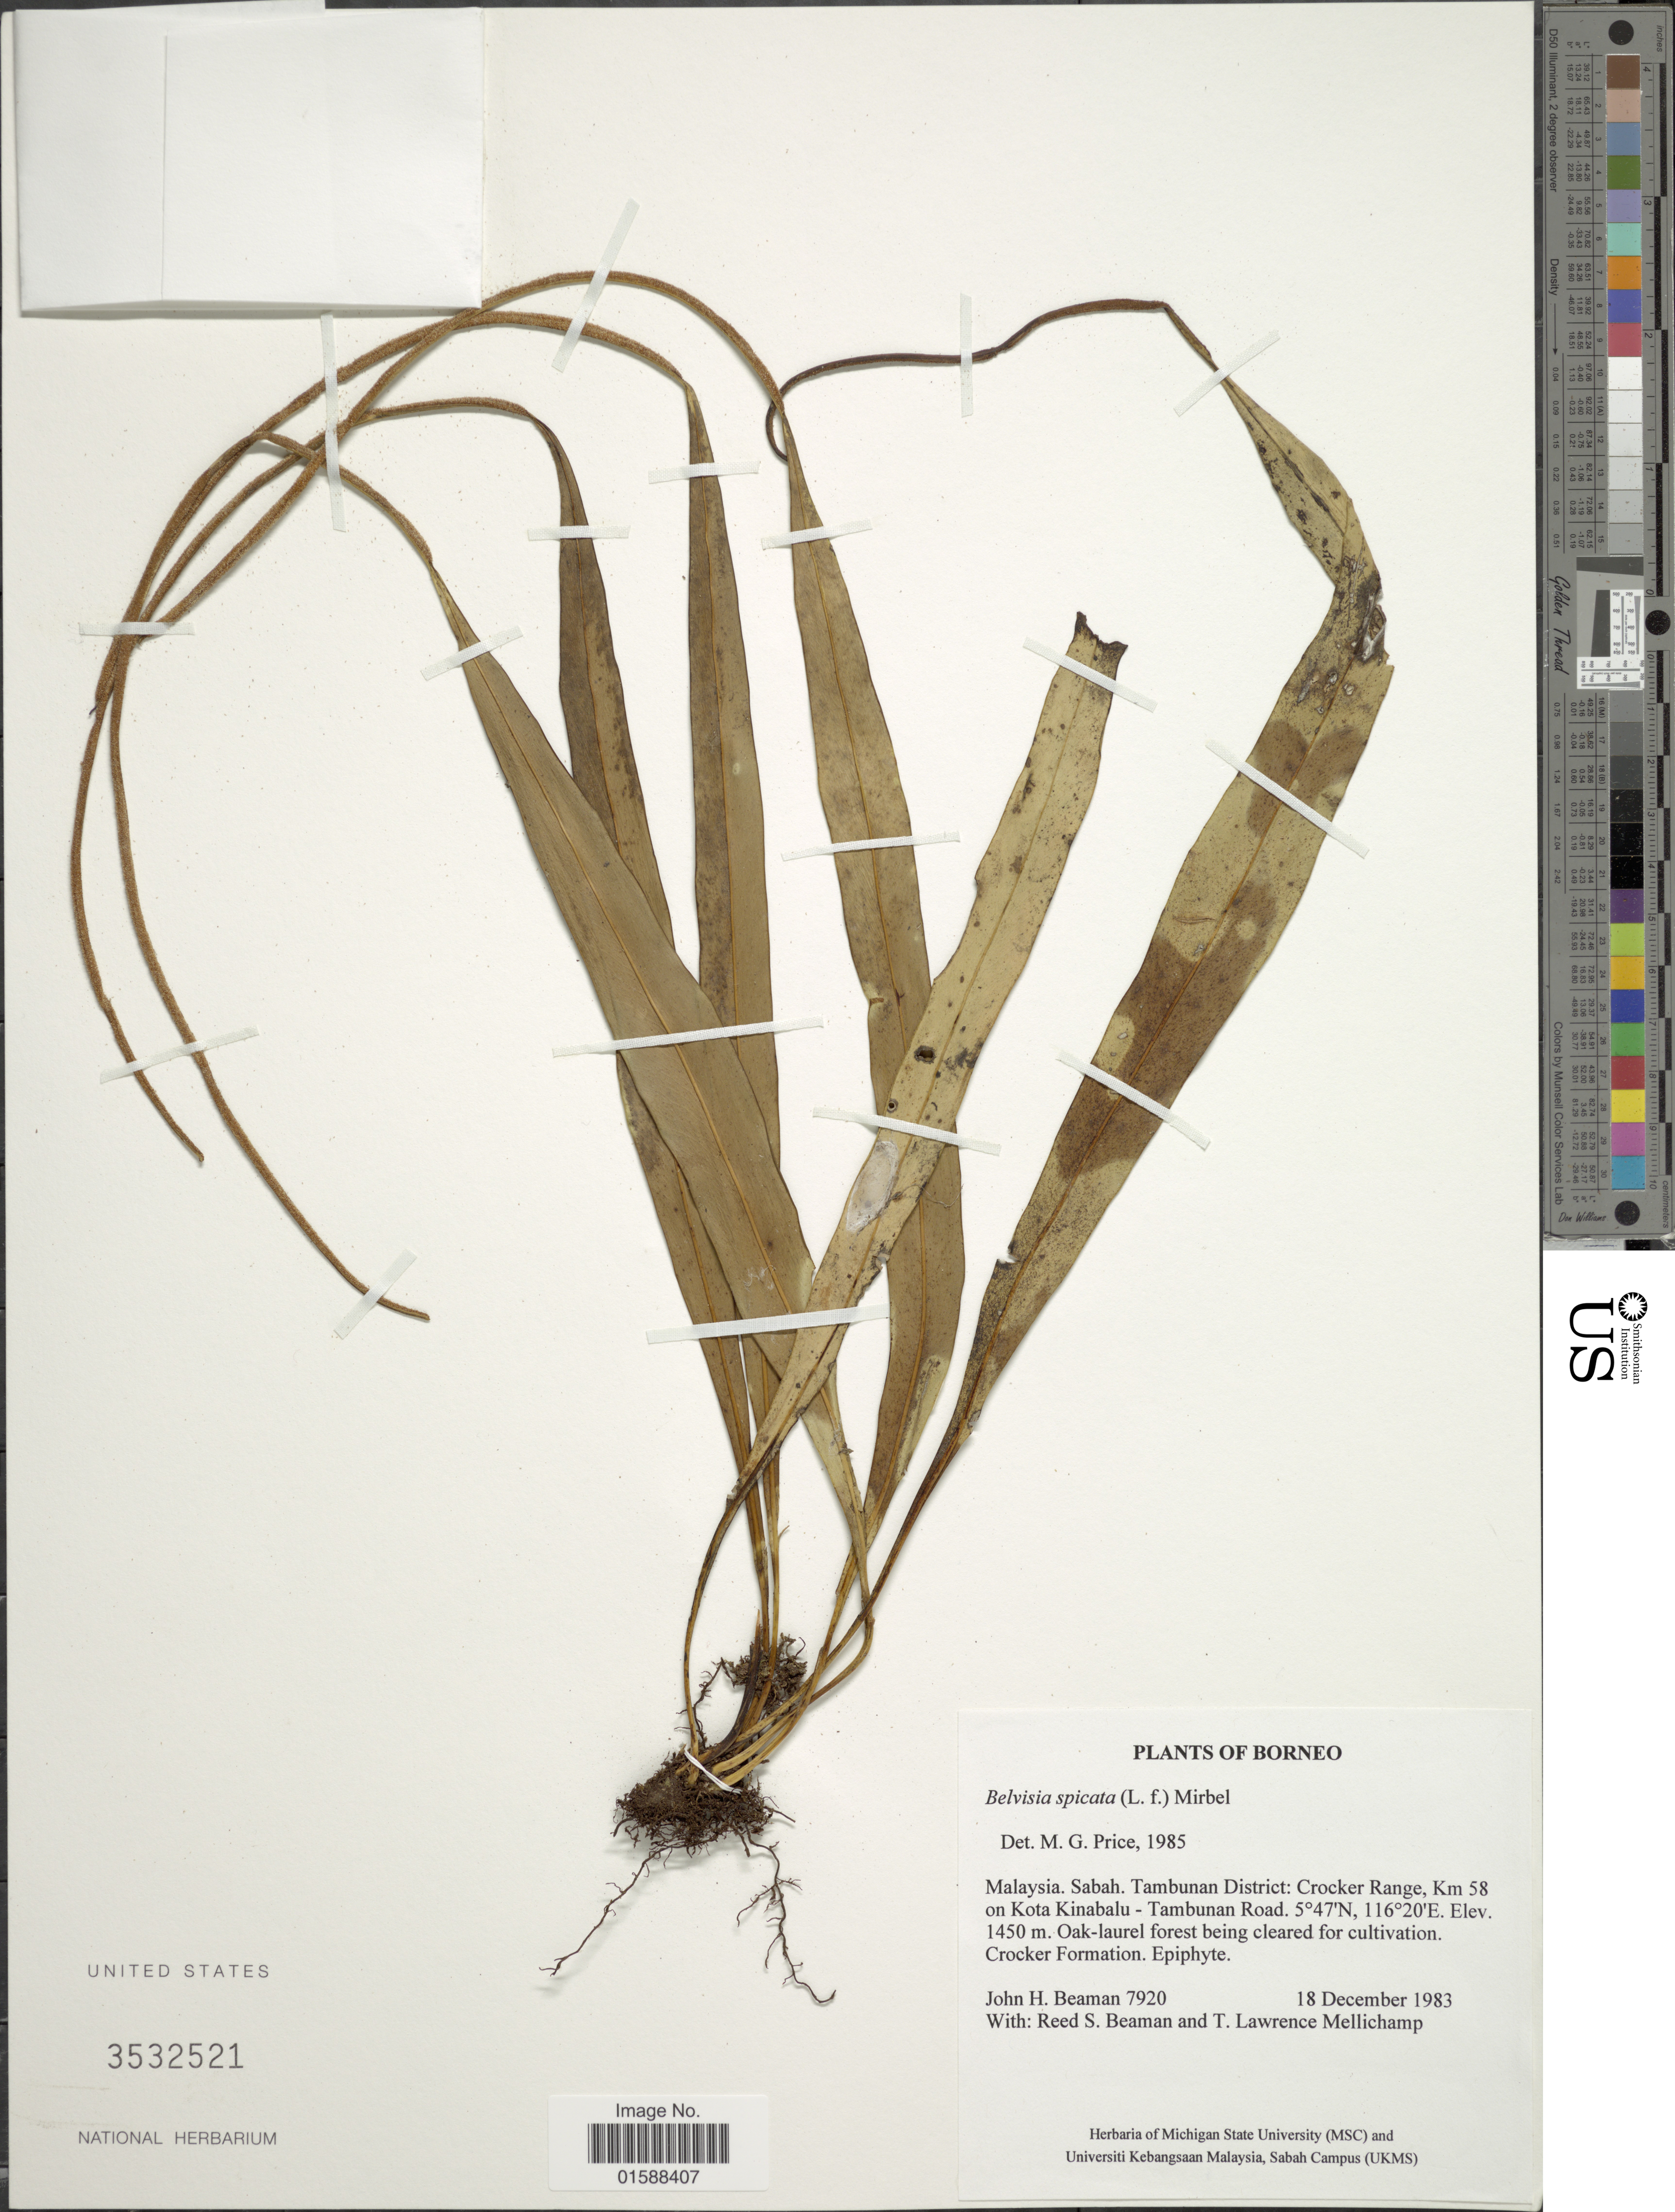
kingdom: Plantae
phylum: Tracheophyta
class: Polypodiopsida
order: Polypodiales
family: Polypodiaceae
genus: Lepisorus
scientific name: Lepisorus spicatus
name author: (L. f.) Li S. Wang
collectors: J. H. Beaman, R. S. Beaman & T. L. Mellichamp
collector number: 7920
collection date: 1983-12-18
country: Malaysia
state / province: Sabah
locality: Borneo. Tambunan District: Crocker Range, Km 58 on Kota Kinabalu - Tambunan Road. oak-laurel forest being cleared for cultivation. Crocker Formation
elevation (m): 1450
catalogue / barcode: US 3532521